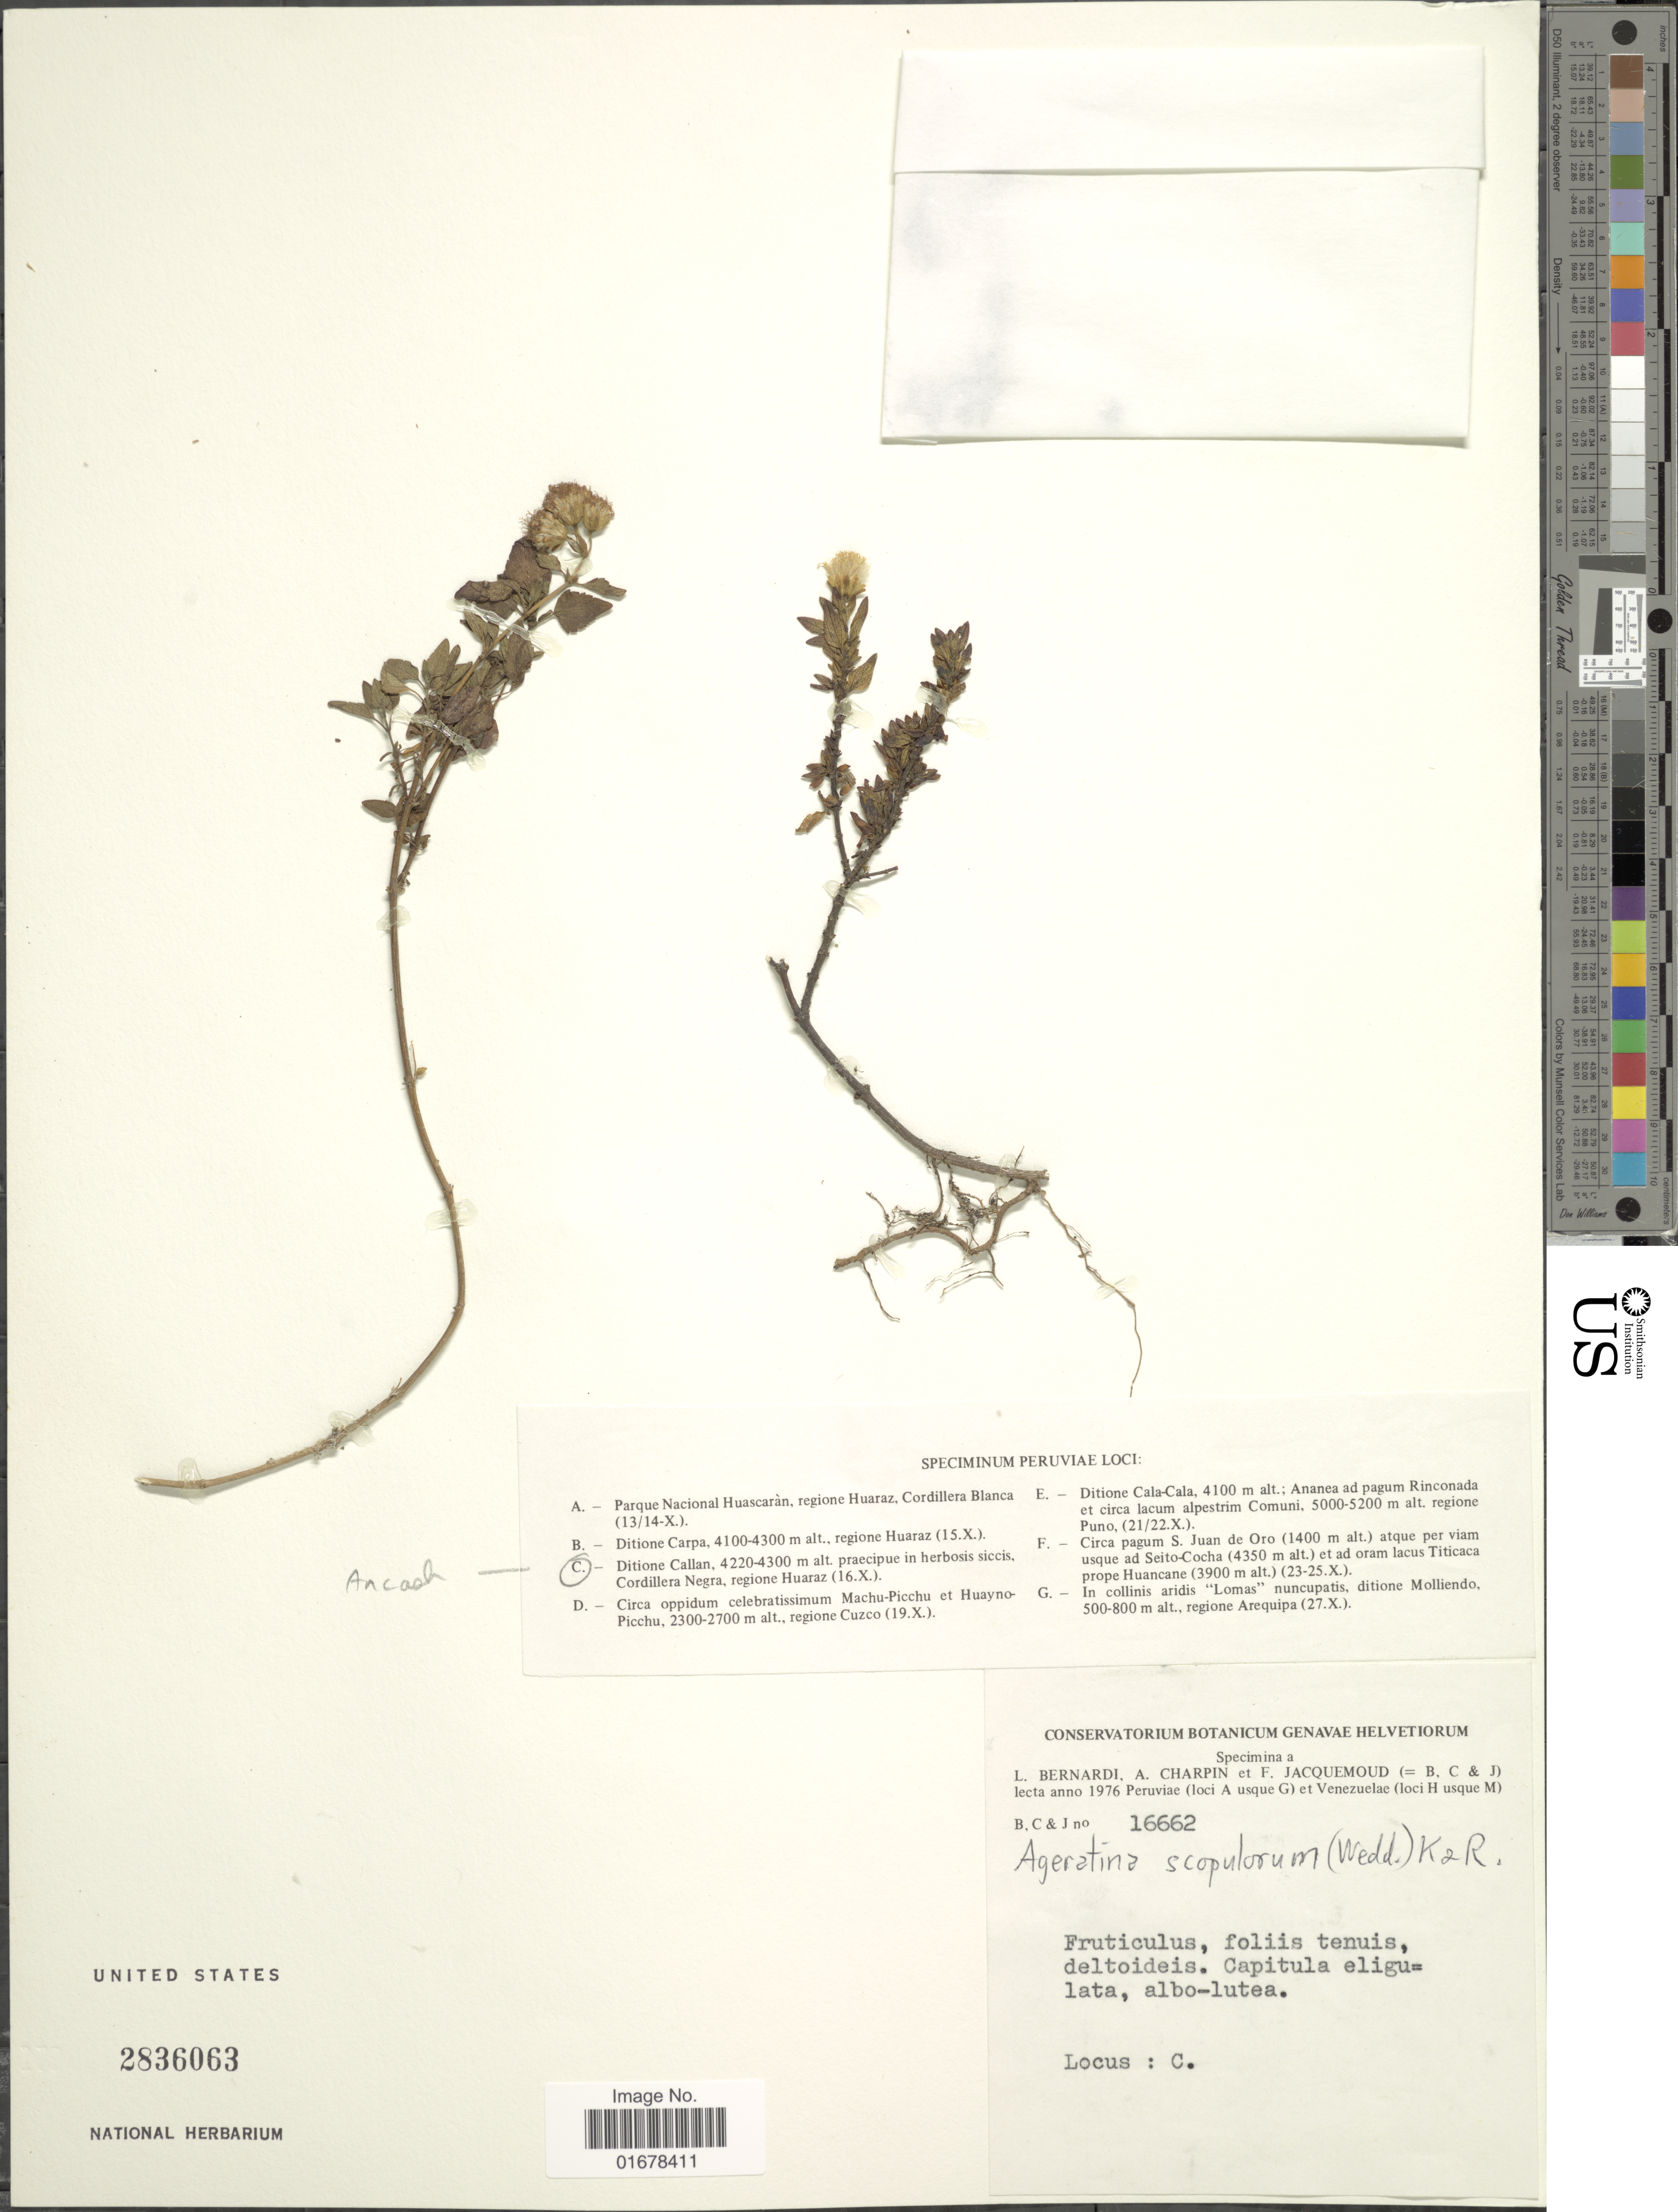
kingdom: Plantae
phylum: Tracheophyta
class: Magnoliopsida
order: Asterales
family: Asteraceae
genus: Ageratina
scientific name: Ageratina scopulorum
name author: (Wedd.) R.M. King & H. Rob.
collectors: L. Bernardi, A. Charpin & F. Jacquemoud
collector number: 16662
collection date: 1976-10-16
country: Peru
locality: Ditione Callan, praecipue in herbosis siccis, Cordillera Negra, regione Huaraz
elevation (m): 4220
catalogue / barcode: US 2836063